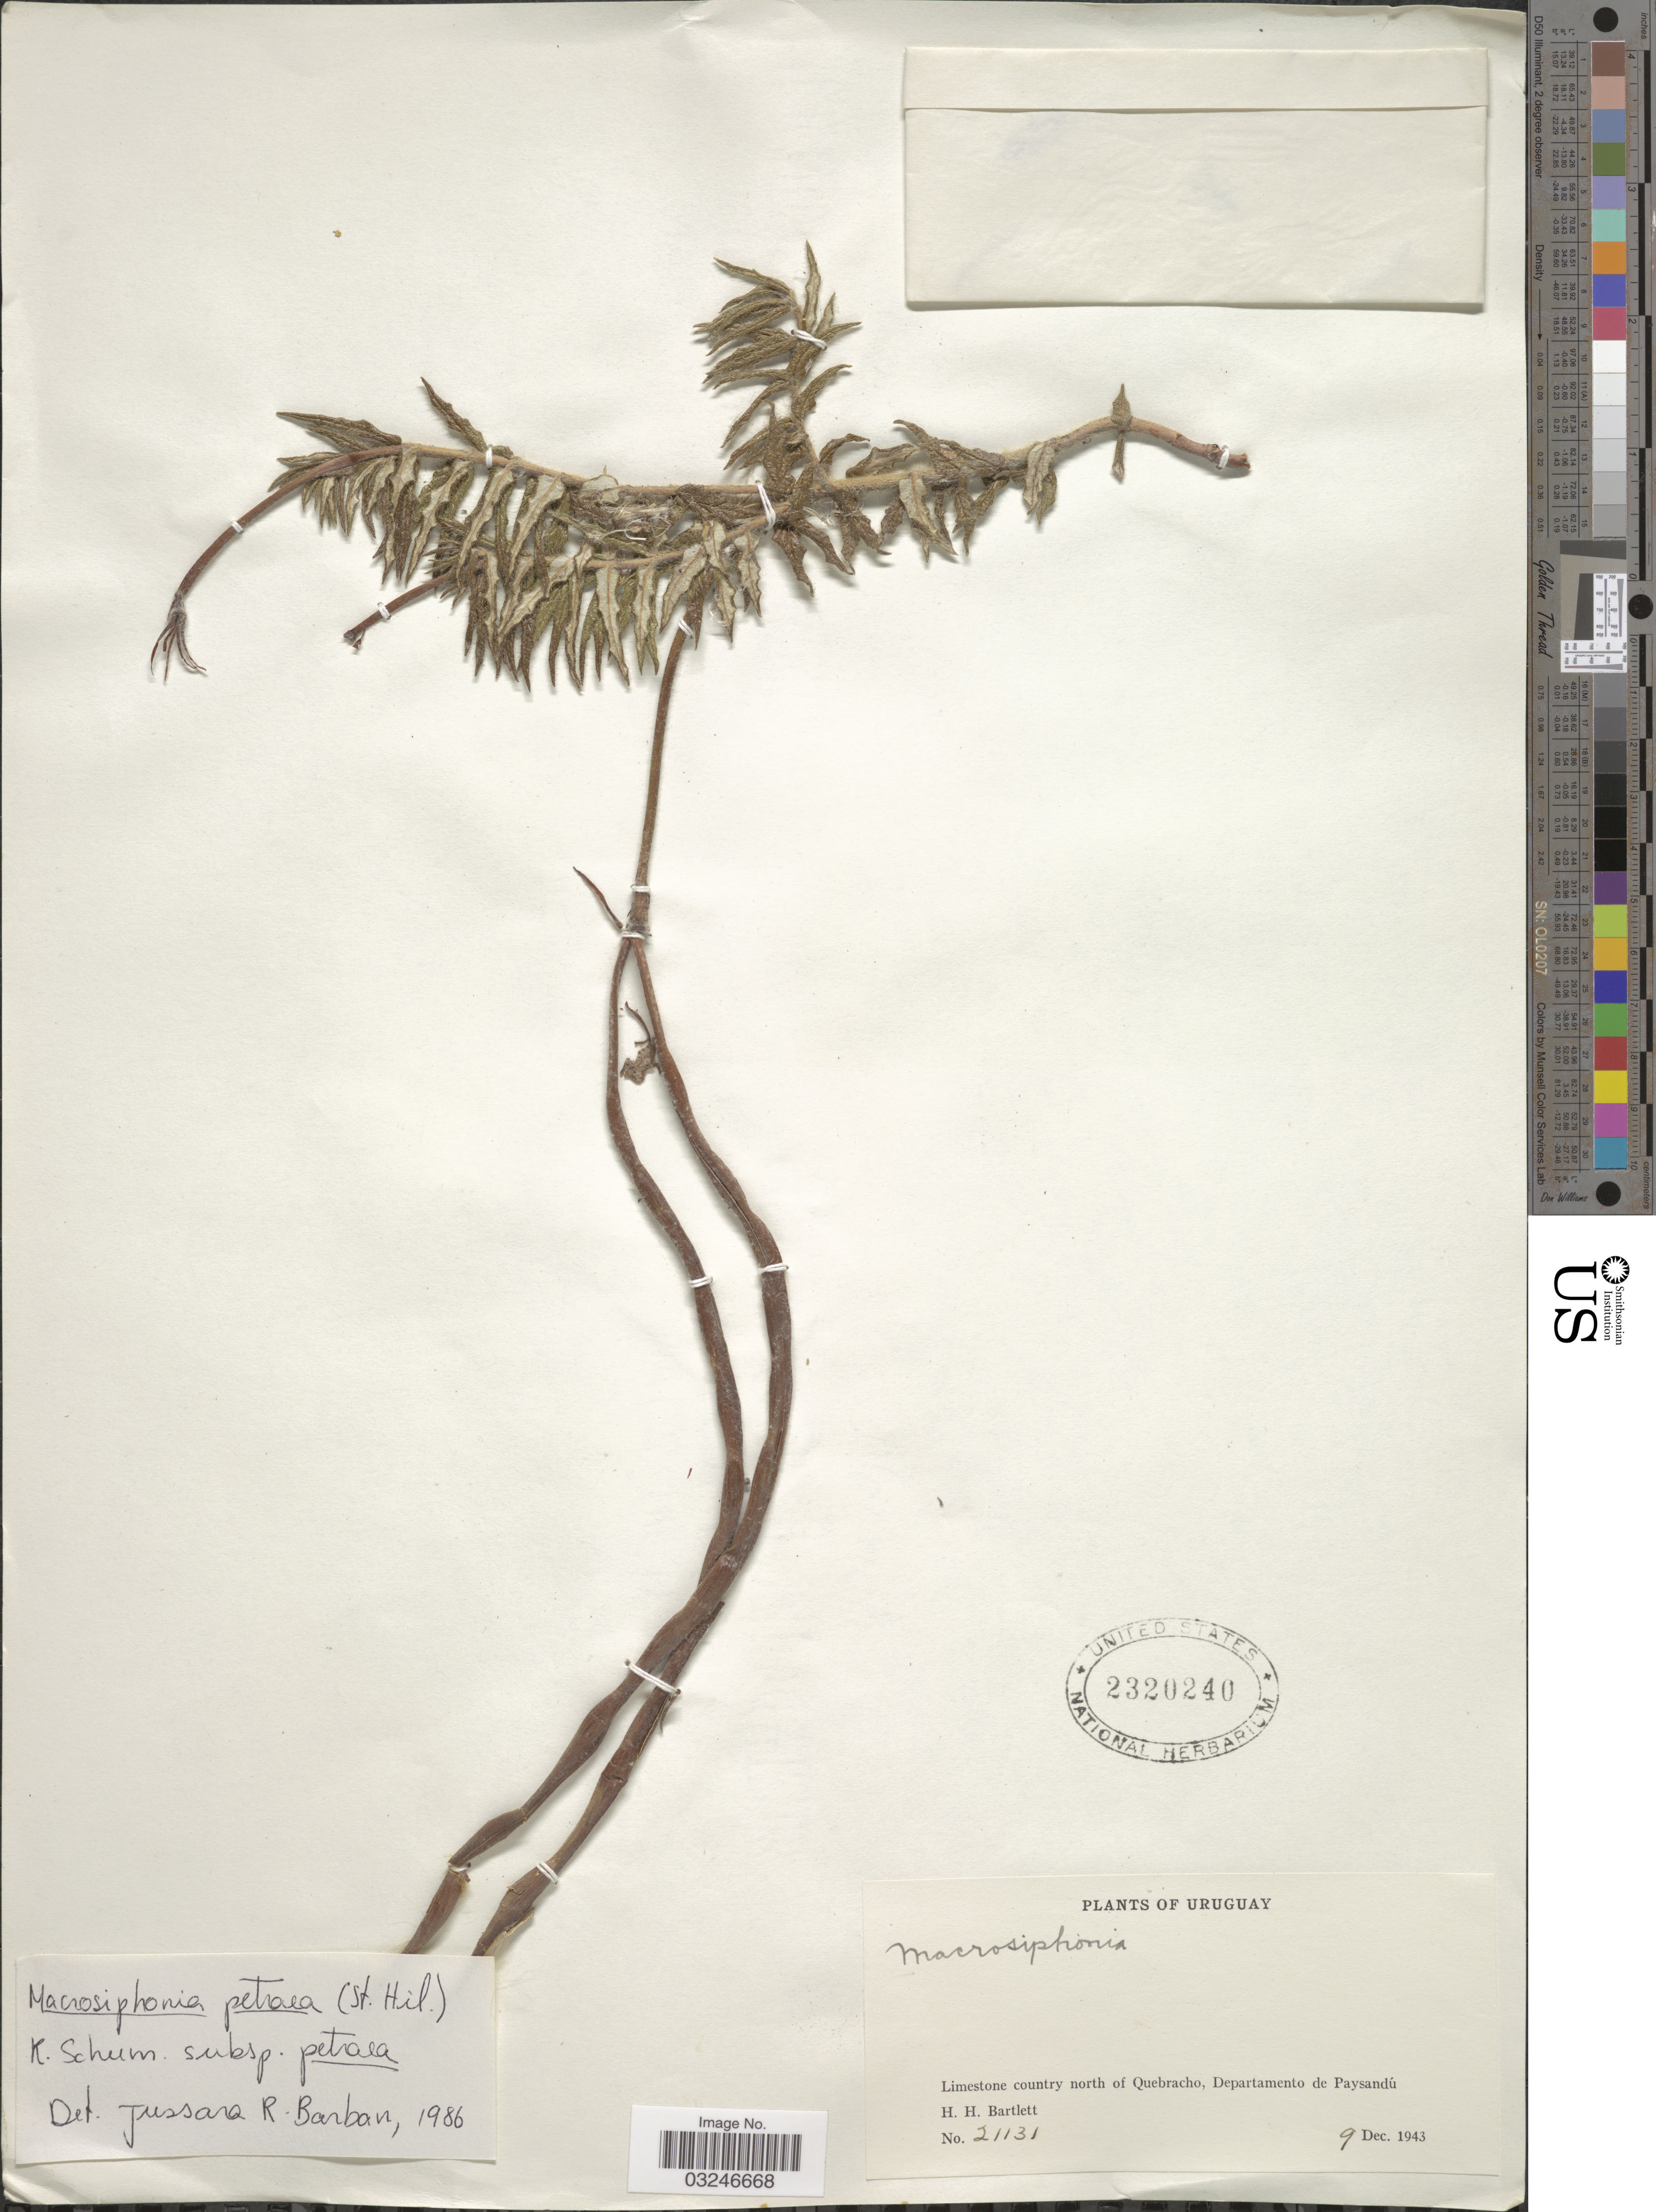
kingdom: Plantae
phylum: Tracheophyta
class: Magnoliopsida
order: Gentianales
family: Apocynaceae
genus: Macrosiphonia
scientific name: Macrosiphonia petraea subsp. petraea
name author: (A. St.-Hil.) Kuntze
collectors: H. H. Bartlett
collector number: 21131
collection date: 1943-12-09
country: Uruguay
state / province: Paysandu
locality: Limestone country north of Quebracho, Departamento de Paysandú.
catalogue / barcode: US 2320240